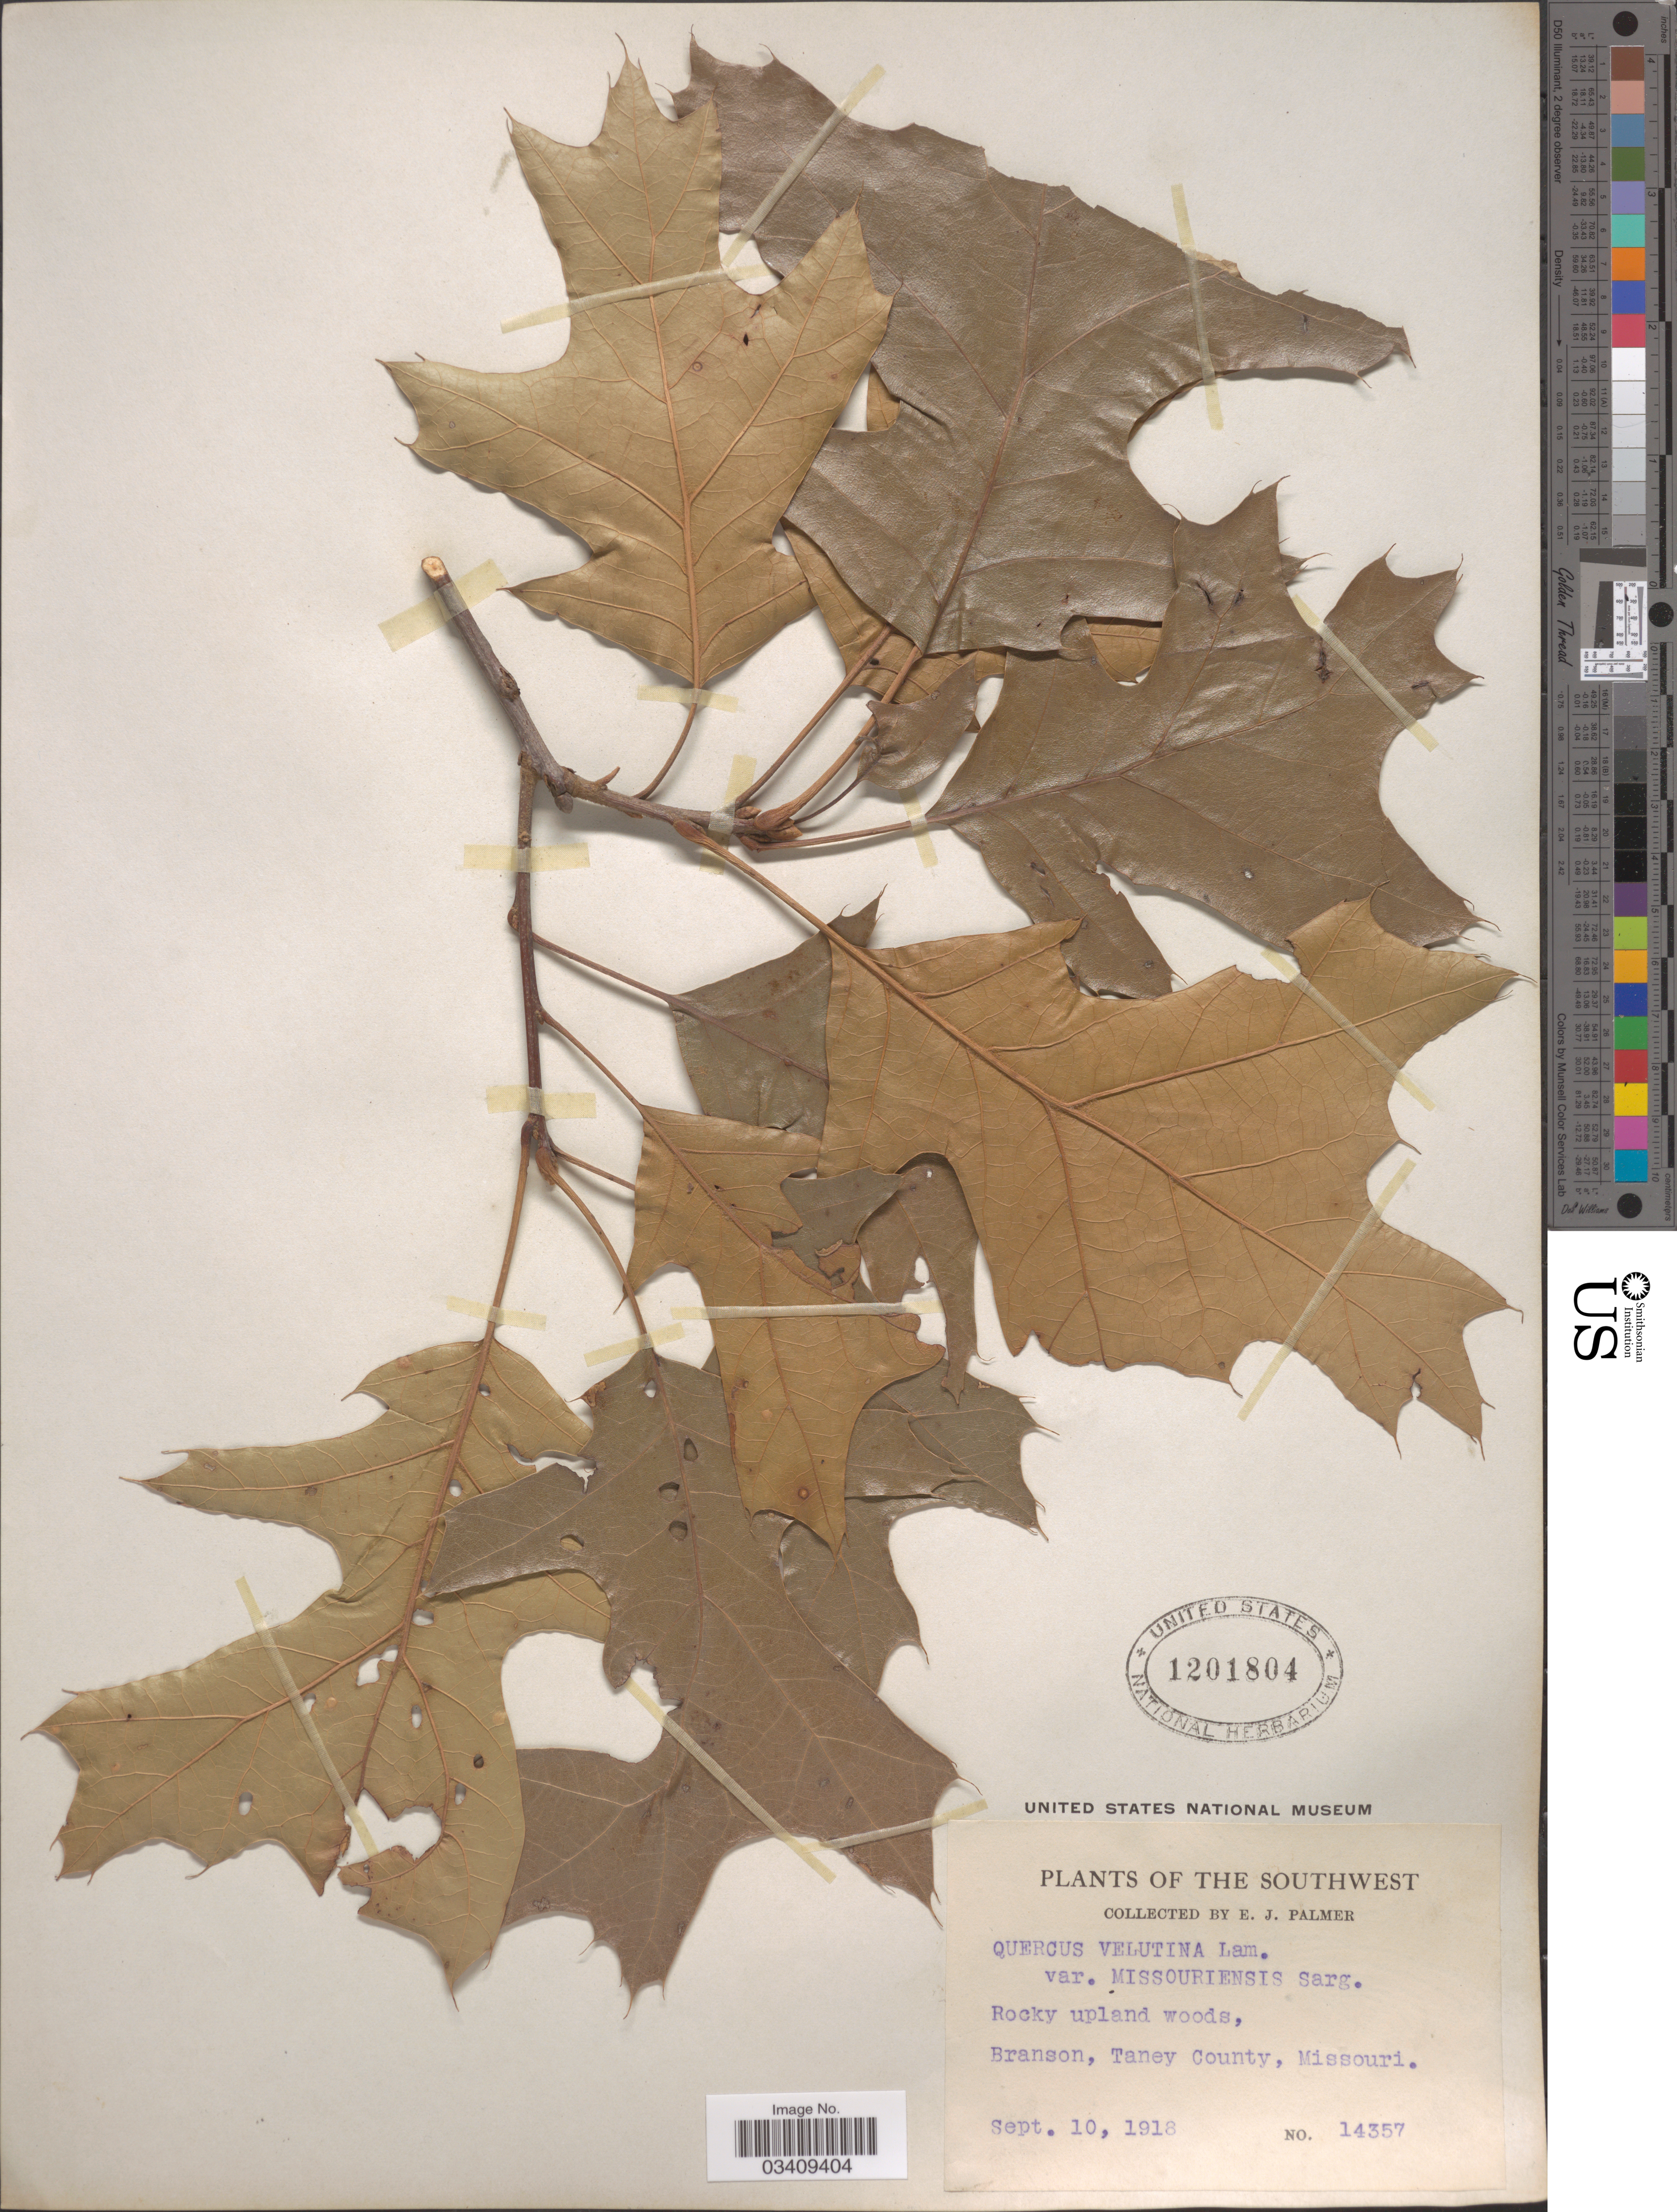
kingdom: Plantae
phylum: Tracheophyta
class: Magnoliopsida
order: Fagales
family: Fagaceae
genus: Quercus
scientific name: Quercus velutina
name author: Lam.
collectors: E. J. Palmer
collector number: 14357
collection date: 1918-09-10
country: United States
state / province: Missouri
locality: The Southwest, Rocky upland woods, Branson, Taney County.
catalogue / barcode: US 1201804